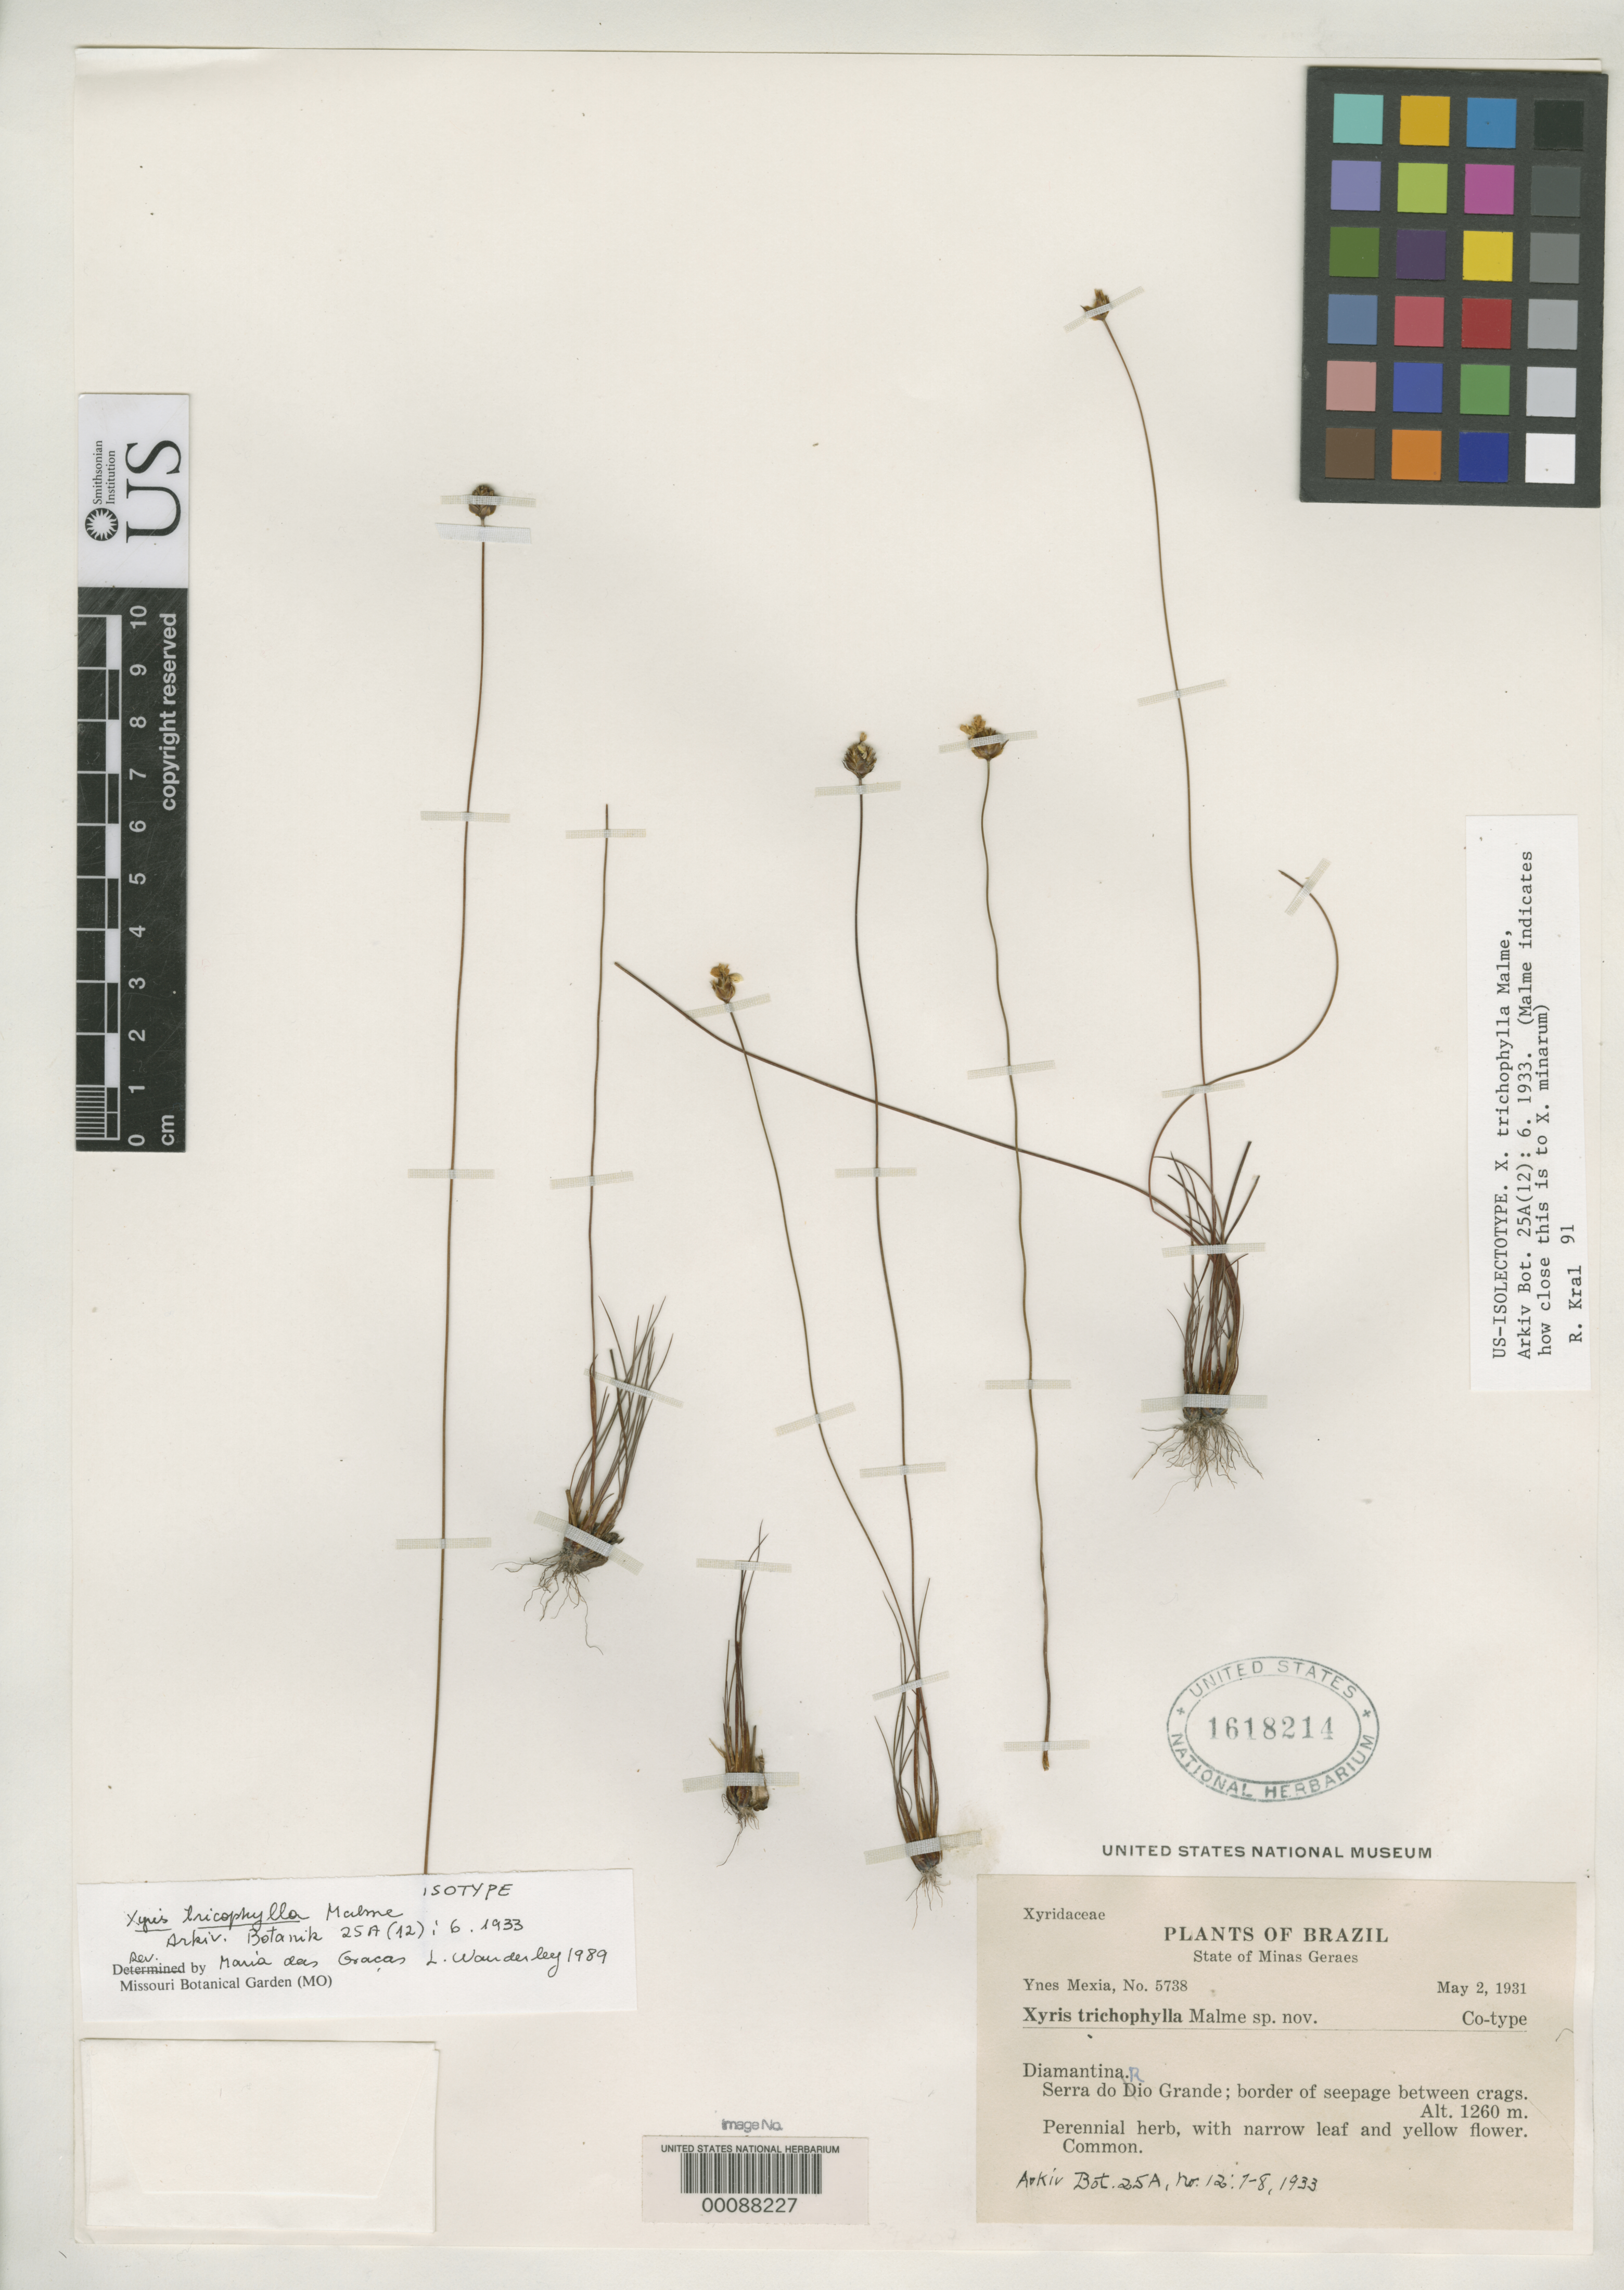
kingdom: Plantae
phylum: Tracheophyta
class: Liliopsida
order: Poales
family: Xyridaceae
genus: Xyris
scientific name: Xyris trichophylla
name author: Malme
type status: Isotype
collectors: Y. Mexia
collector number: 5738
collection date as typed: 02 May 1931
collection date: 1931-05-02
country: Brazil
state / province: Minas Gerais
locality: Diamantina, Serra do Rio Grande.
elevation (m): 1260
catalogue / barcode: US 1618214